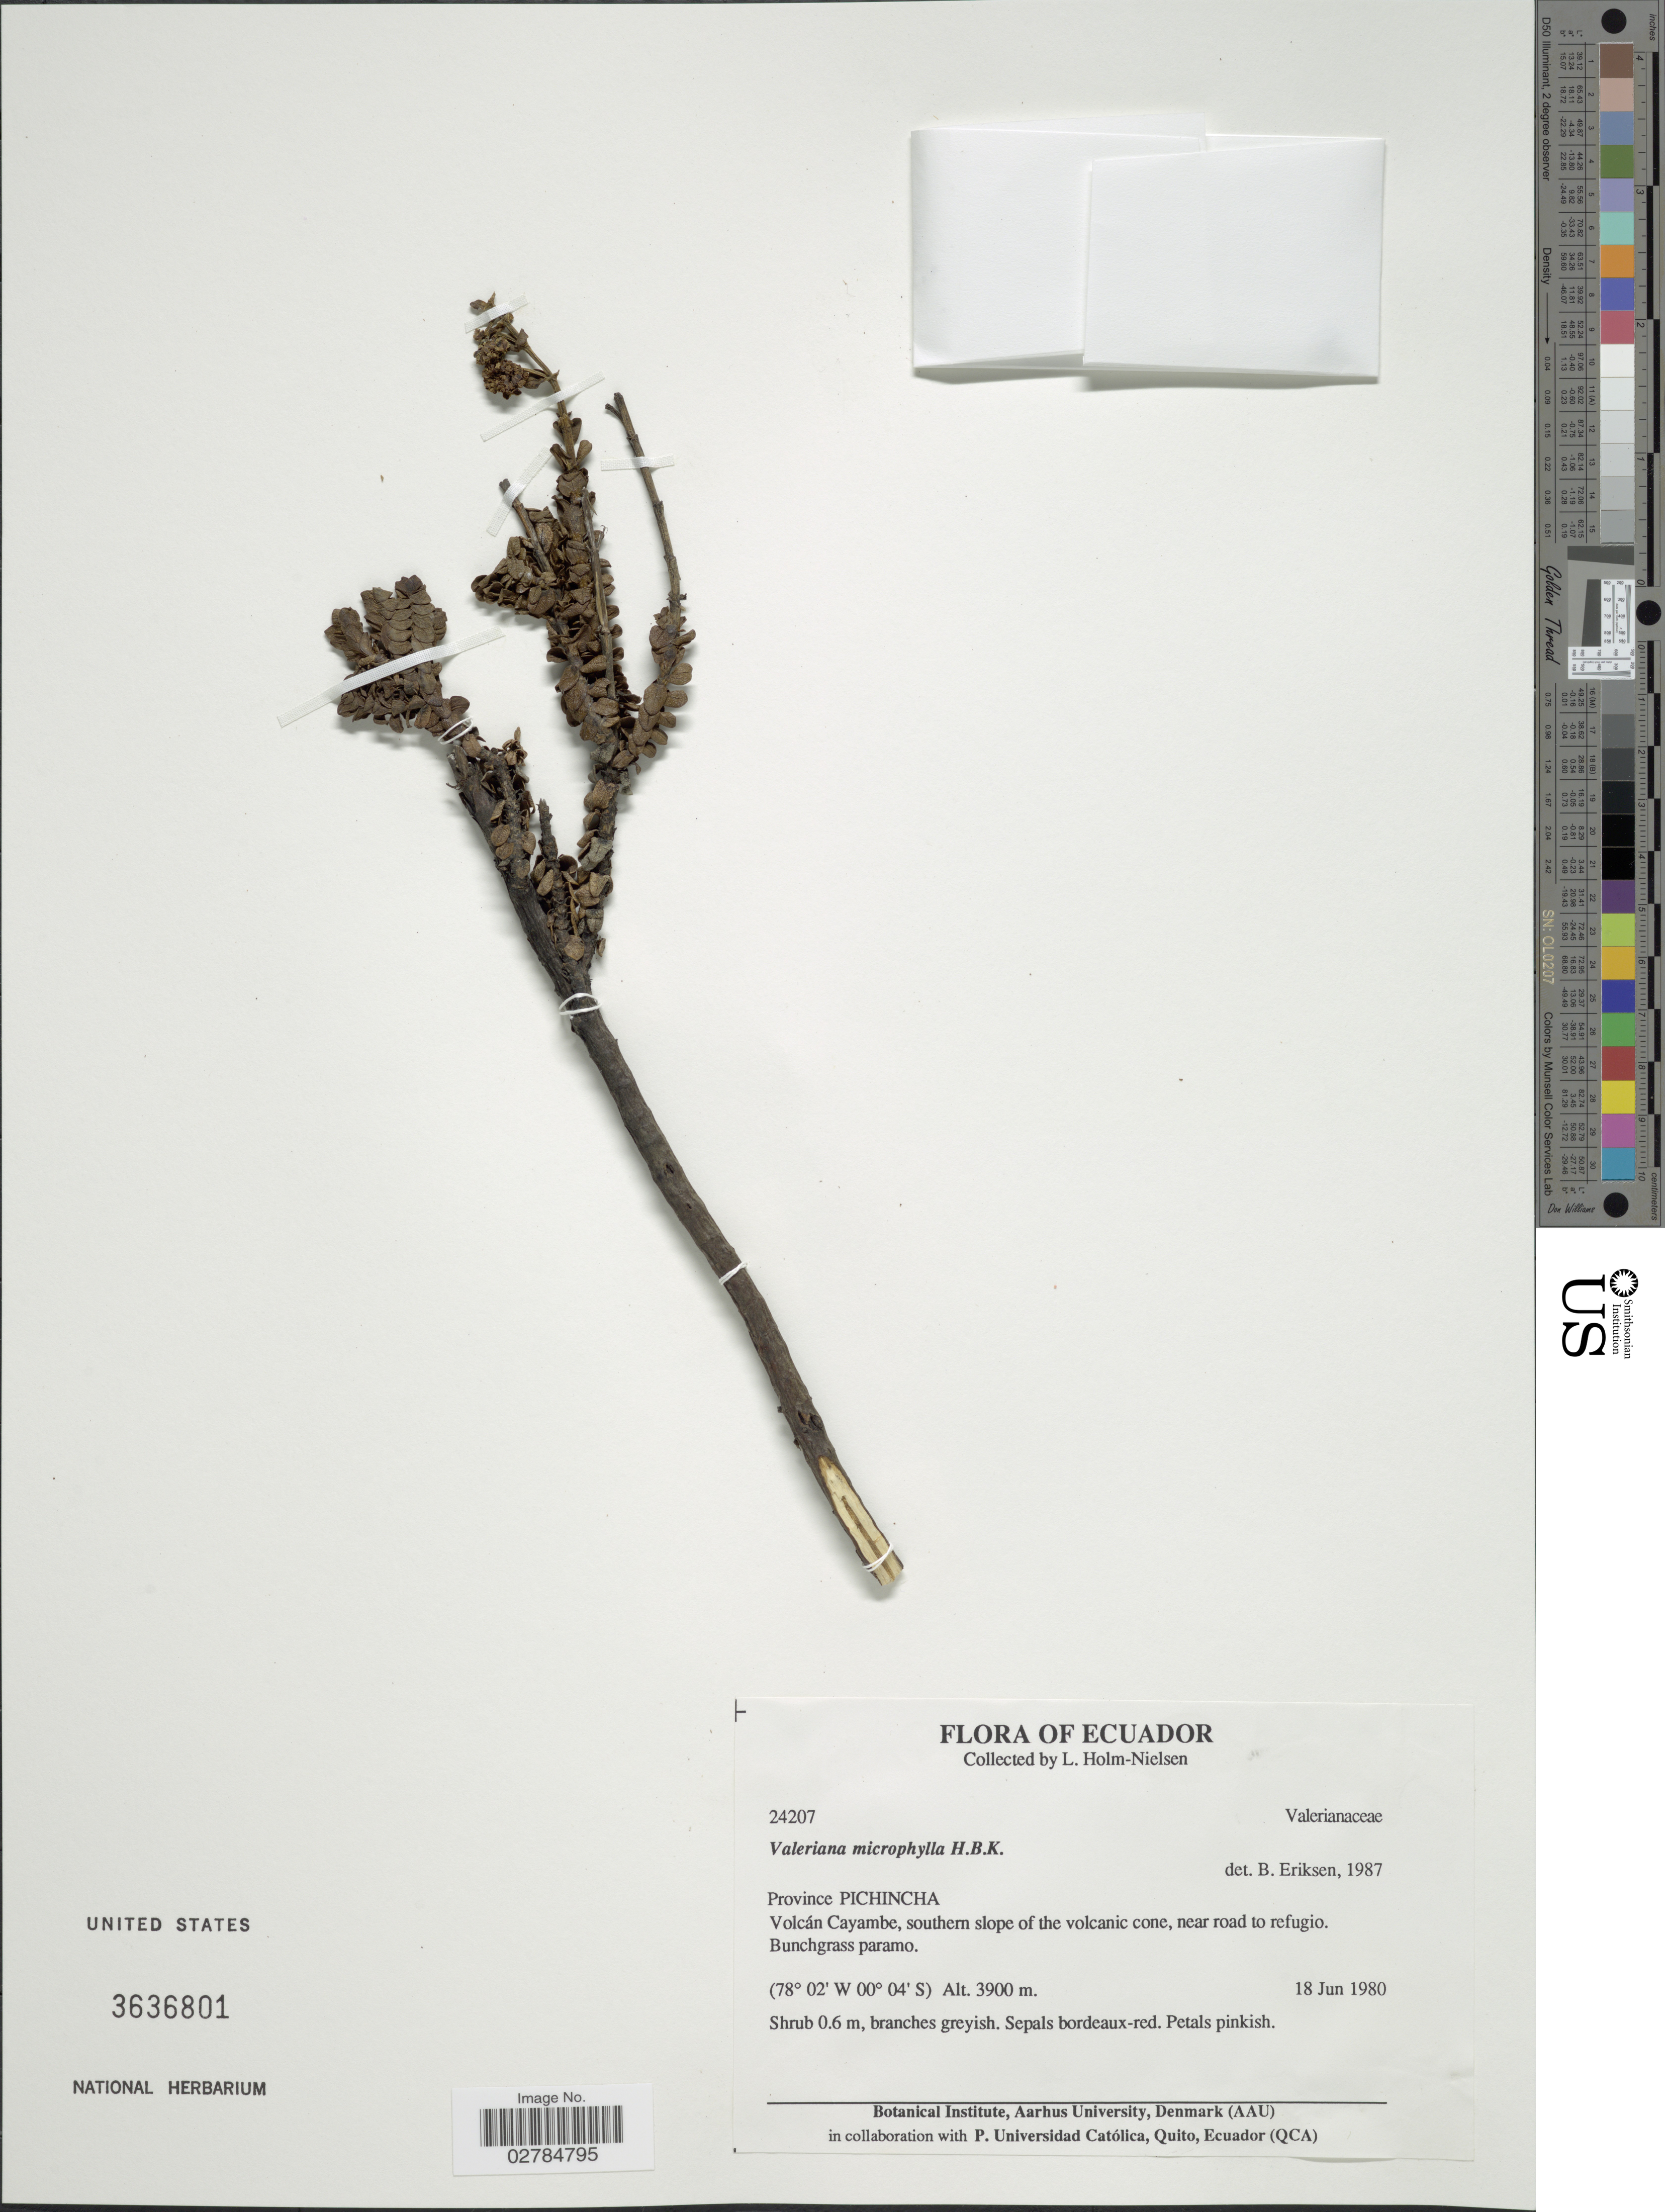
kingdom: Plantae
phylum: Tracheophyta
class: Magnoliopsida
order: Dipsacales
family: Caprifoliaceae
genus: Valeriana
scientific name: Valeriana microphylla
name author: Kunth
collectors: L. Holm-Nielsen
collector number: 24207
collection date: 1980-06-18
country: Ecuador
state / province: Pichincha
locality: Volcán Cayambe, southern slope of the volcanic cone, near road to refugio.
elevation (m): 3900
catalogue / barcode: US 3636801